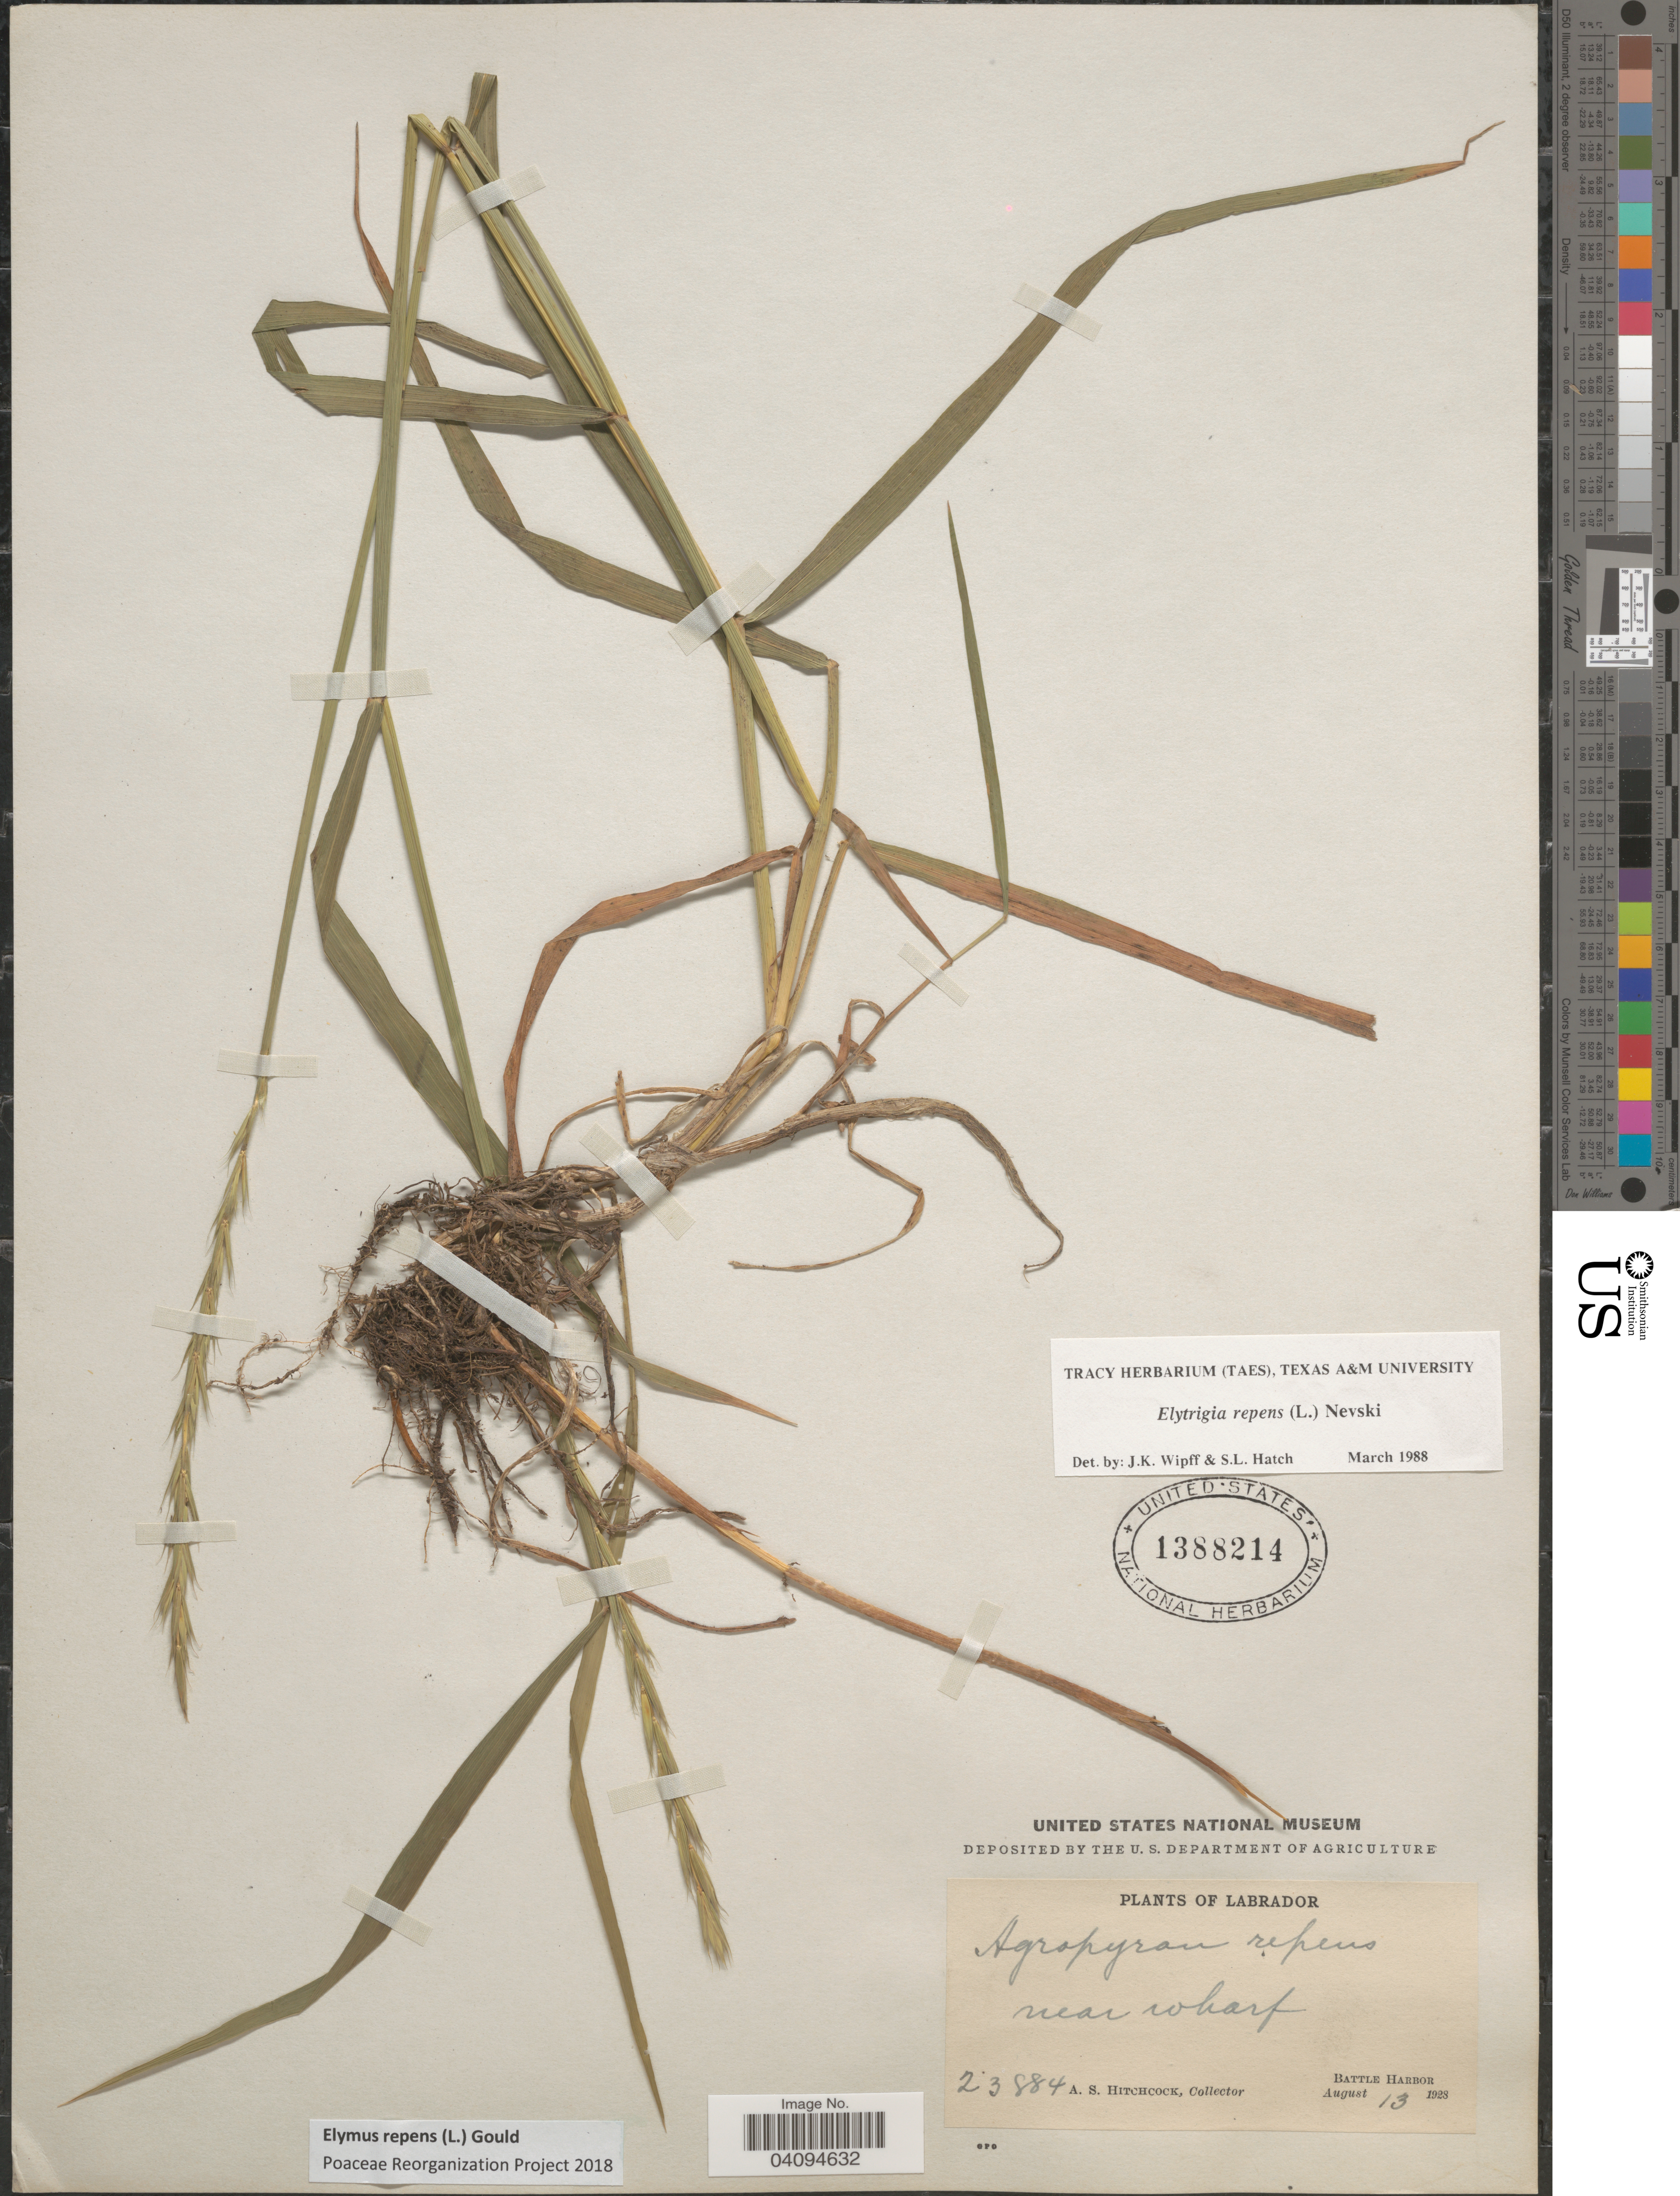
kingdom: Plantae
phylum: Tracheophyta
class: Liliopsida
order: Poales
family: Poaceae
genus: Elymus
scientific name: Elymus repens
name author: (L.) Gould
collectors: A. S. Hitchcock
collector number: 23884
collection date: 1928-08-13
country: Canada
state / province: Newfoundland and Labrador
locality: Labrador. Battle Harbor.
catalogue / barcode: US 1388214